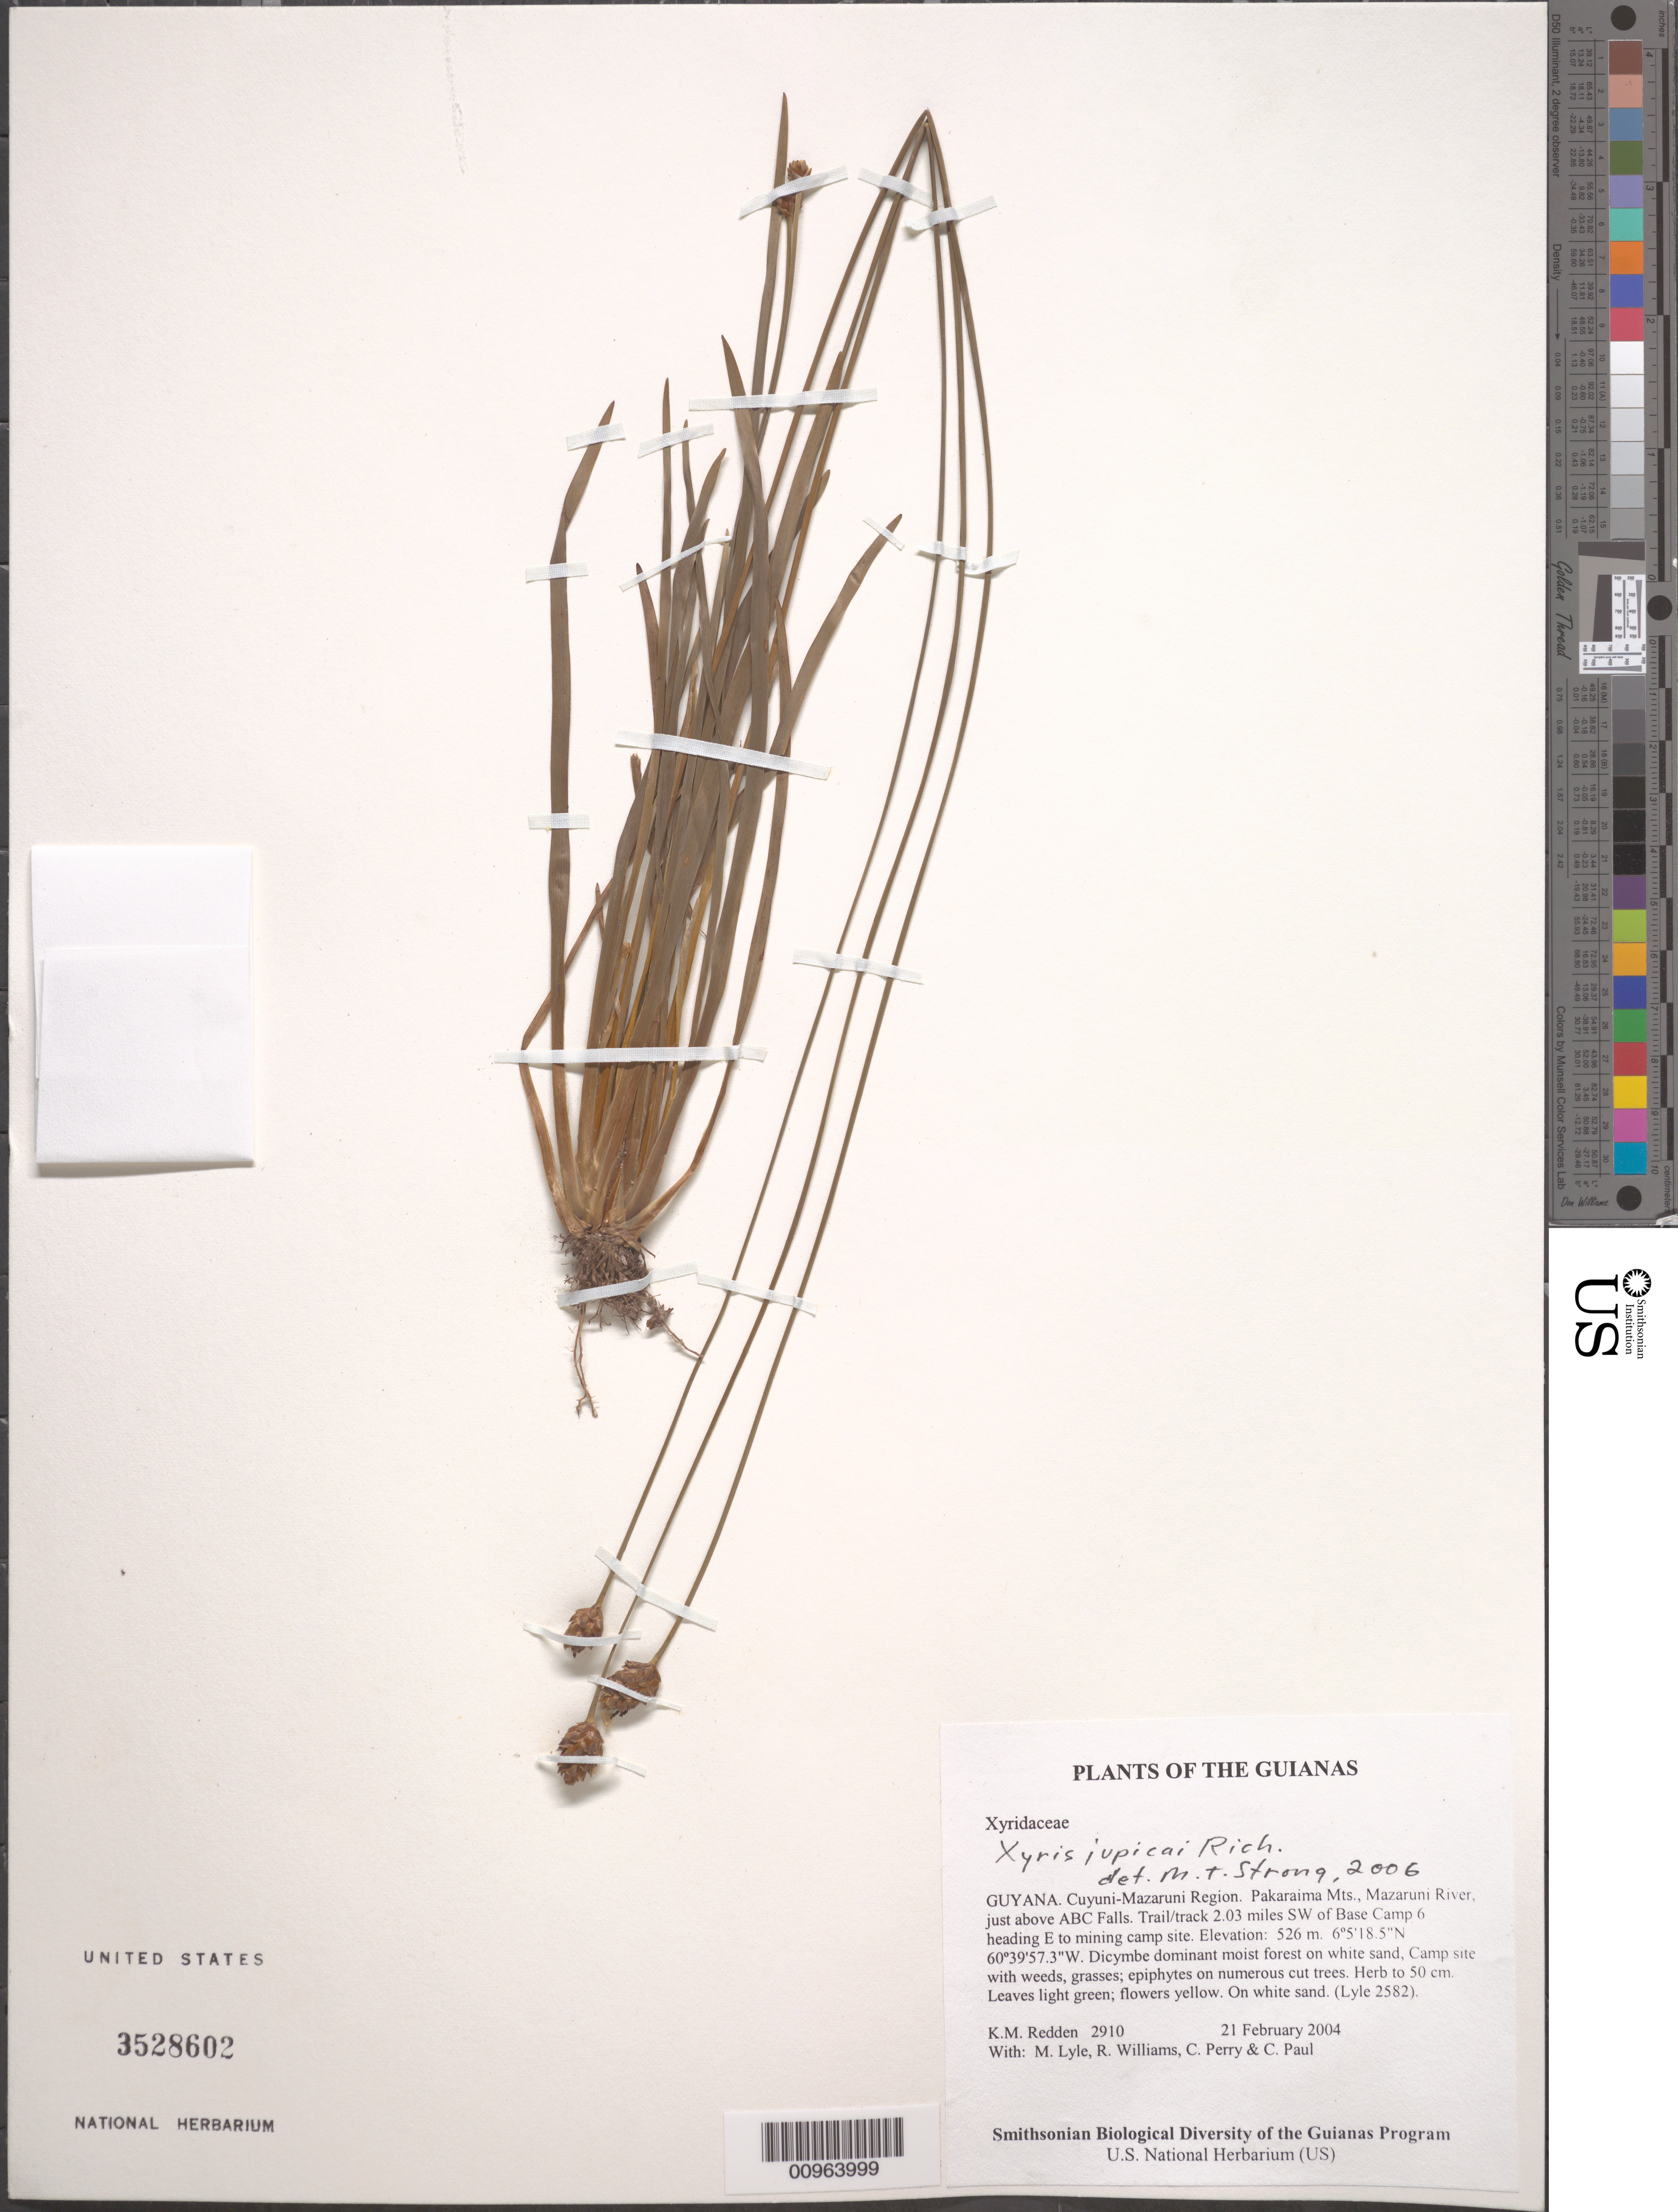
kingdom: Plantae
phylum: Tracheophyta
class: Liliopsida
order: Poales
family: Xyridaceae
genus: Xyris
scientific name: Xyris jupicai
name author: Rich.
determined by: Strong, M. T., (US), Smithsonian Institution - National Museum of Natural History (UNITED STATES)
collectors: K. M. Redden, M. Lyle, R. Williams, C. Perry & C. Paul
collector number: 2910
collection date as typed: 21 February 2004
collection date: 2004-02-21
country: Guyana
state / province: Cuyuni-Mazaruni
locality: Pakaraima Mts., Mazaruni River, just above ABC Falls. Trail/track 2.03 miles SW of Base Camp 6 heading E to mining camp site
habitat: Dicymbe dominant moist forest on white sand. Camp site with weeds, grasses; epiphytes on numerous cut trees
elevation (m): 526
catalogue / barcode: US 3528602